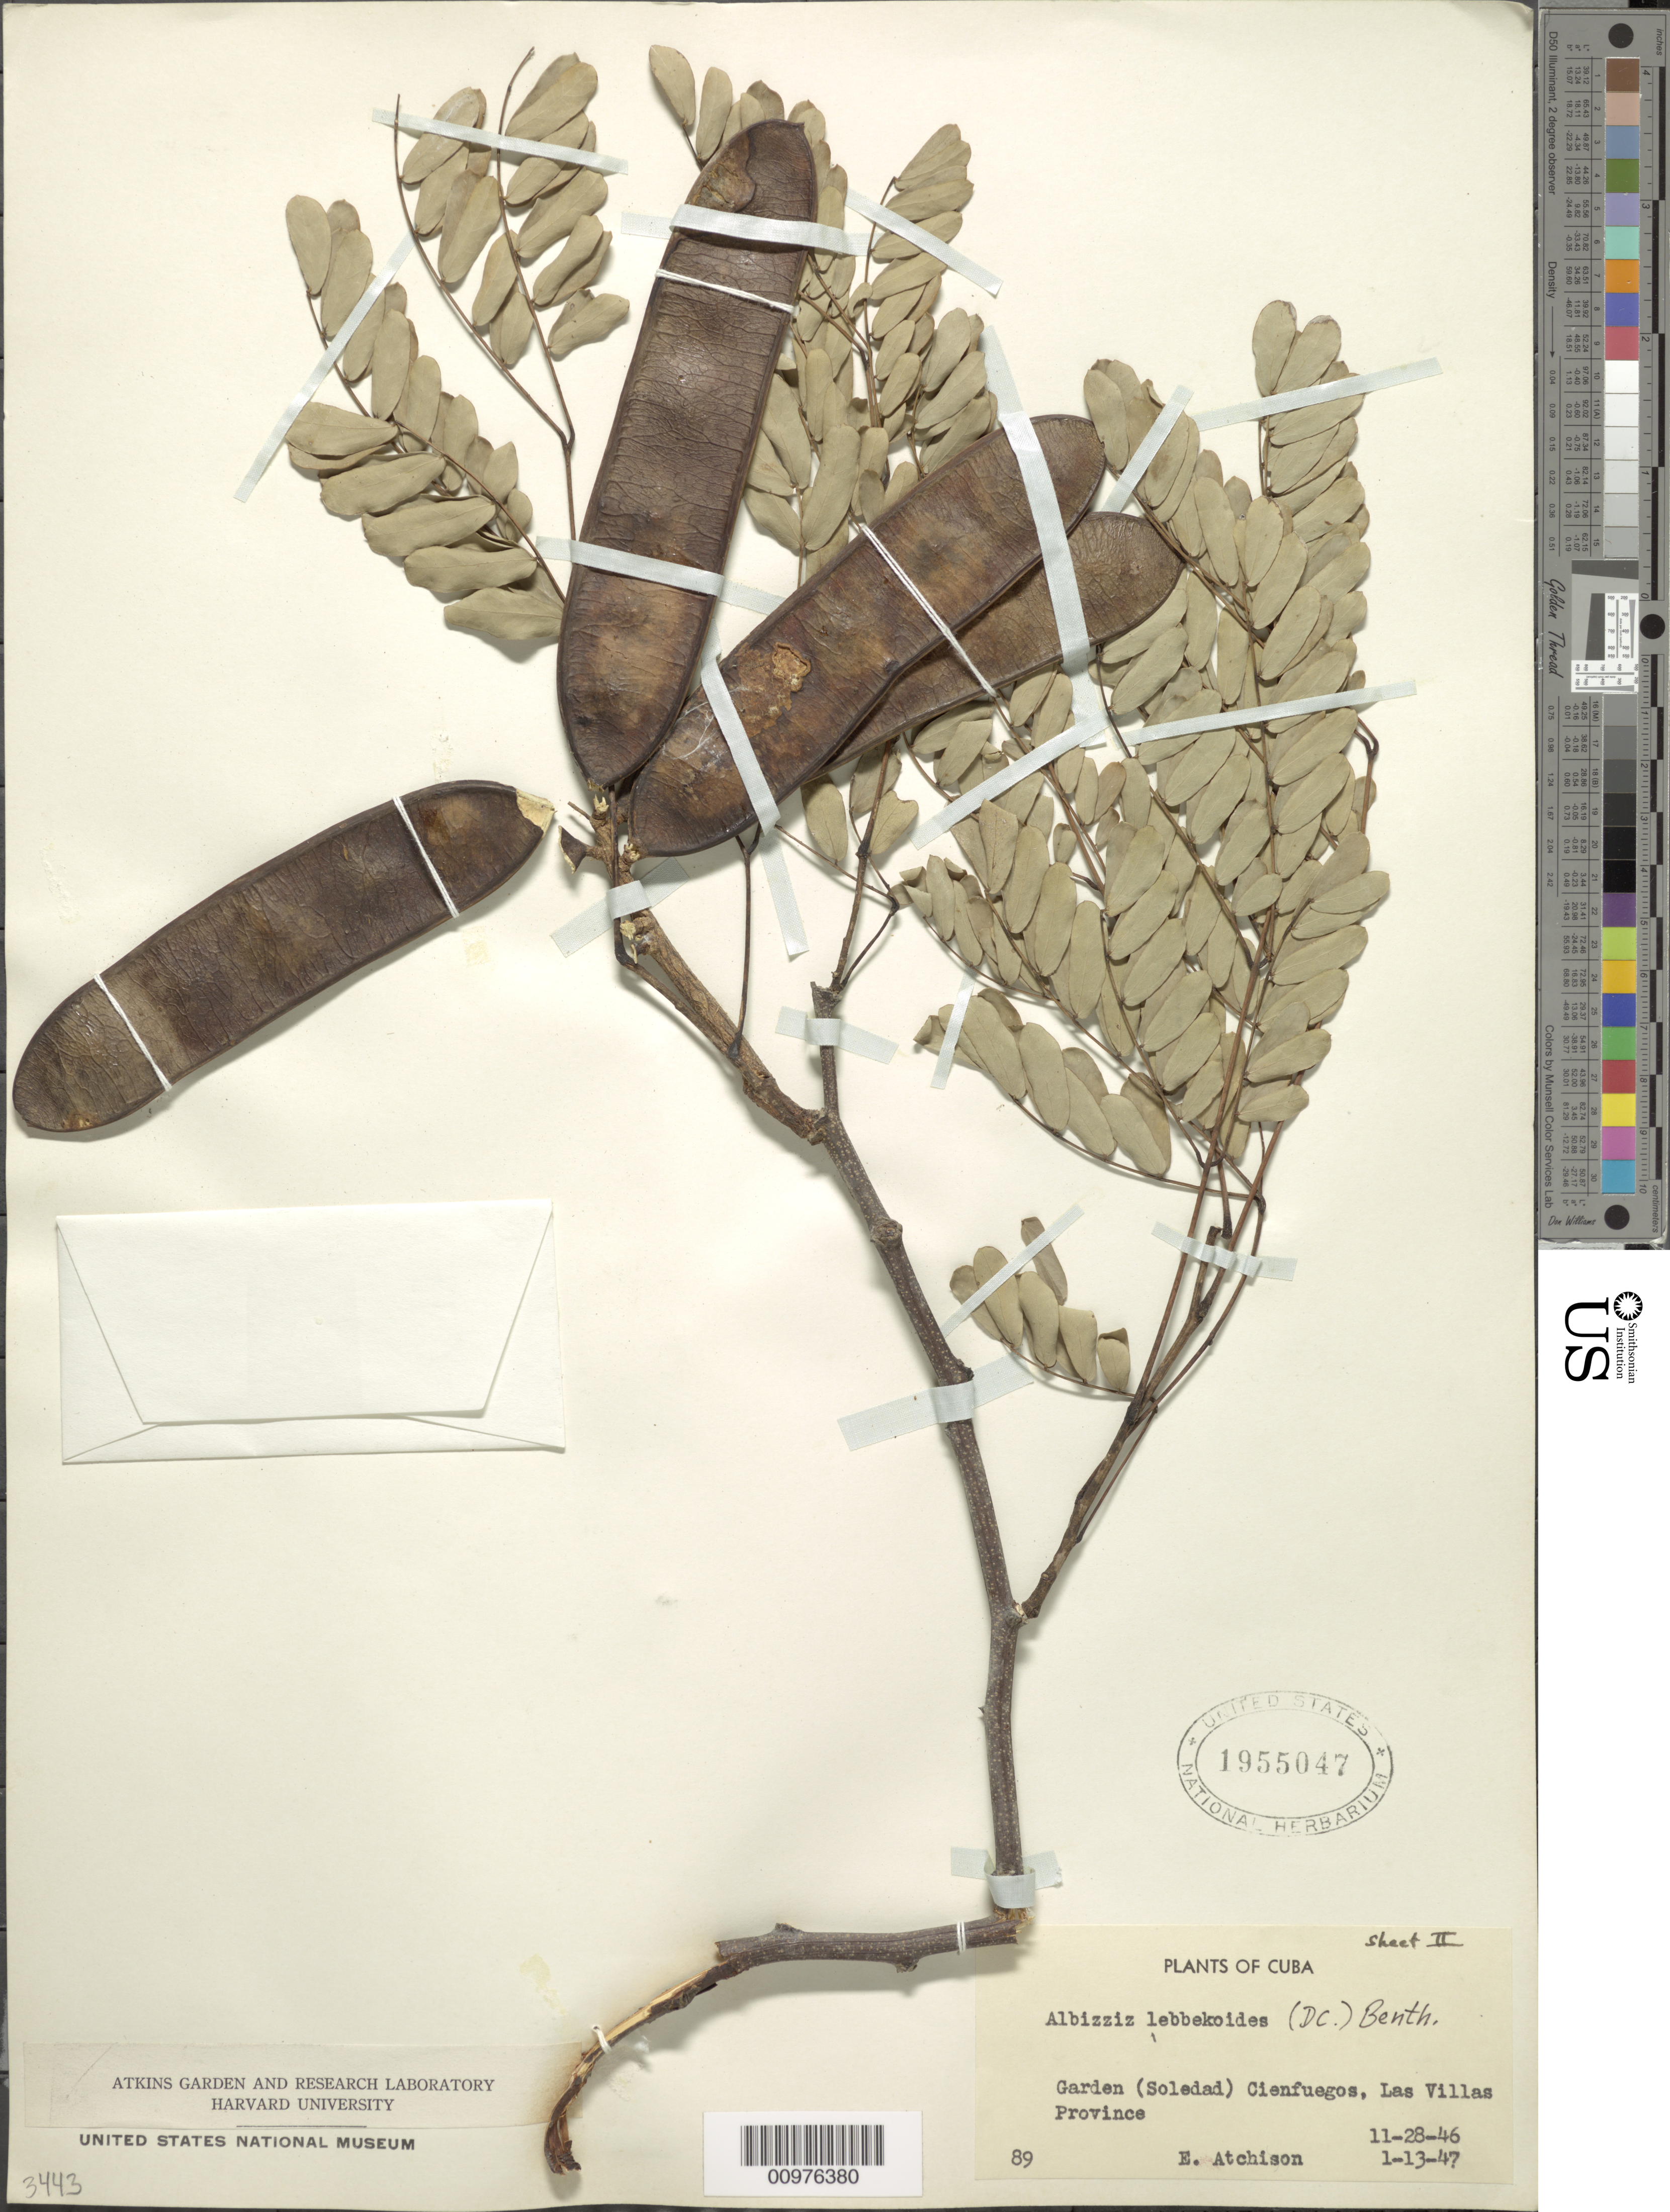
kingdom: Plantae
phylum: Tracheophyta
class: Magnoliopsida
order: Fabales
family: Fabaceae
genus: Albizia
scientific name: Albizia lebbekoides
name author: (DC.) Benth.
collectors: E. Atchison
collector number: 89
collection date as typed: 28 Nov 1946 and 13 Jan 1947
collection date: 1946-11-28,1947-01-13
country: Cuba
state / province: Cienfuegos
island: Cuba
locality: Garden (Soledad) Cienfuegos Las Villas Province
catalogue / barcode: US 1955047